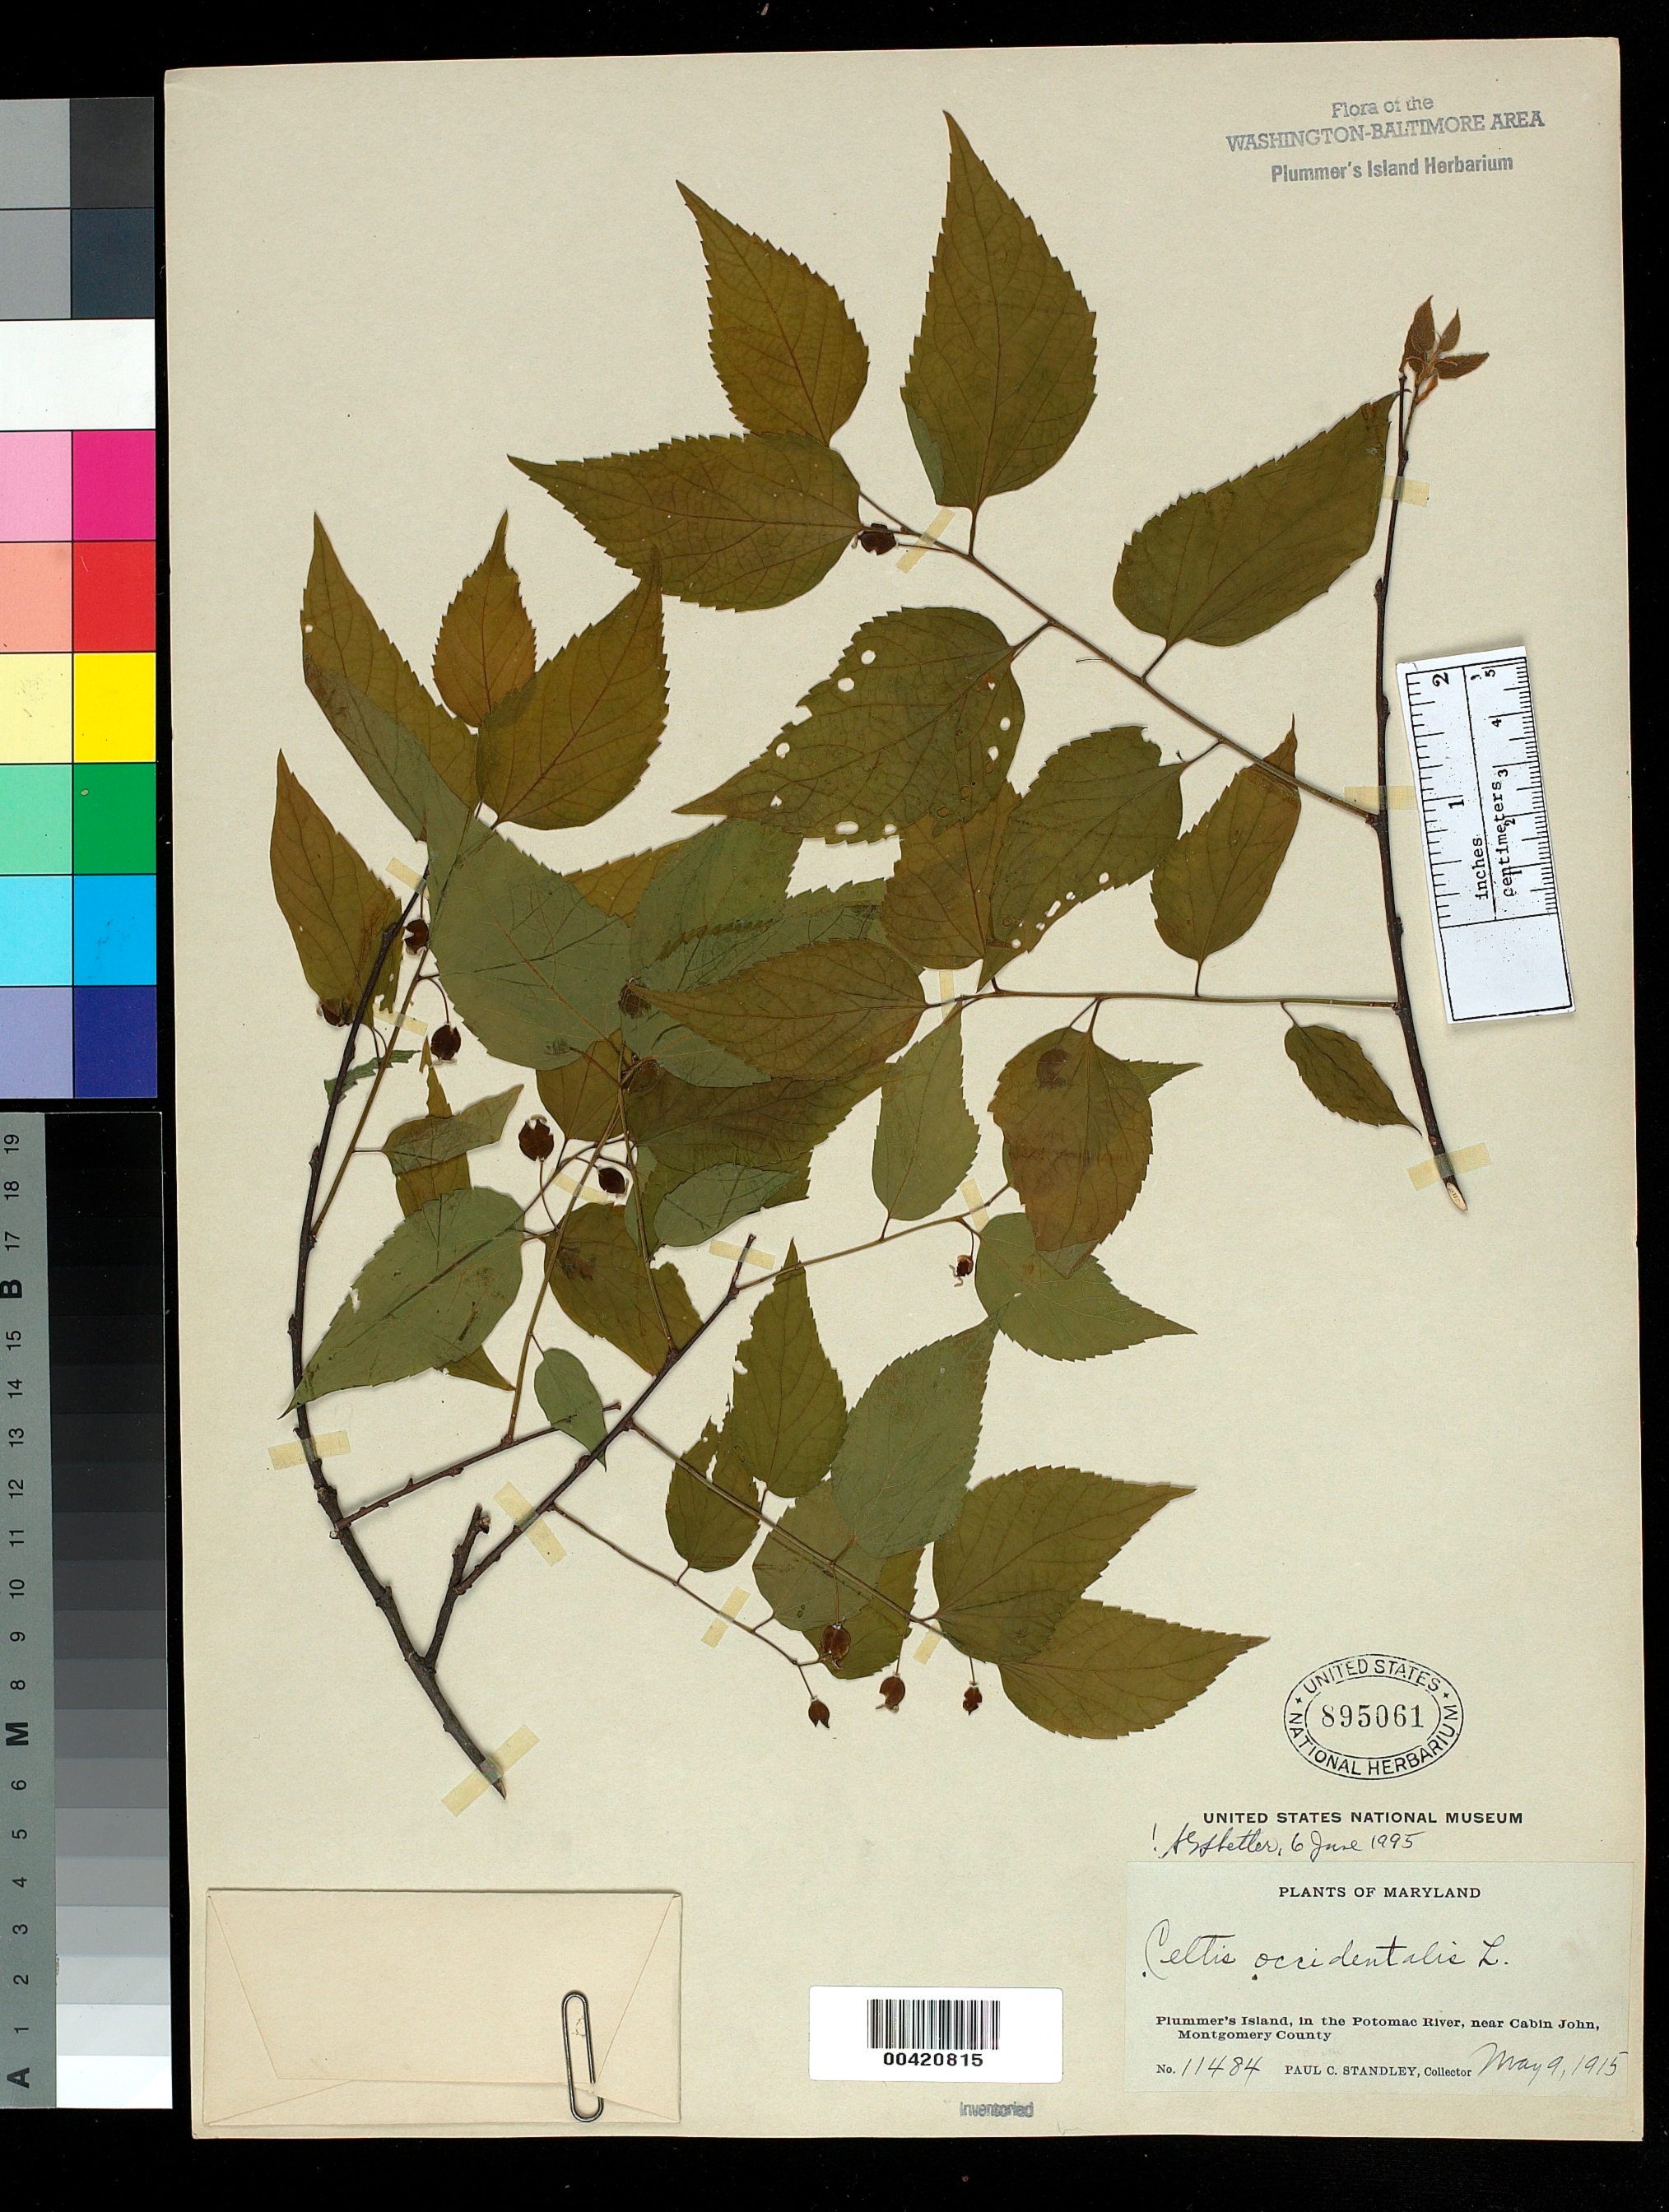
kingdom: Plantae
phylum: Tracheophyta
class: Magnoliopsida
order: Rosales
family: Cannabaceae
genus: Celtis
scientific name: Celtis occidentalis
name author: L.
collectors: P. C. Standley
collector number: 11484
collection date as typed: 09 May 1915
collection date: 1915-05-09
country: United States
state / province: Maryland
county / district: Montgomery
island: Plummers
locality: Plummer's Island C. & O. Canal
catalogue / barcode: US 895061